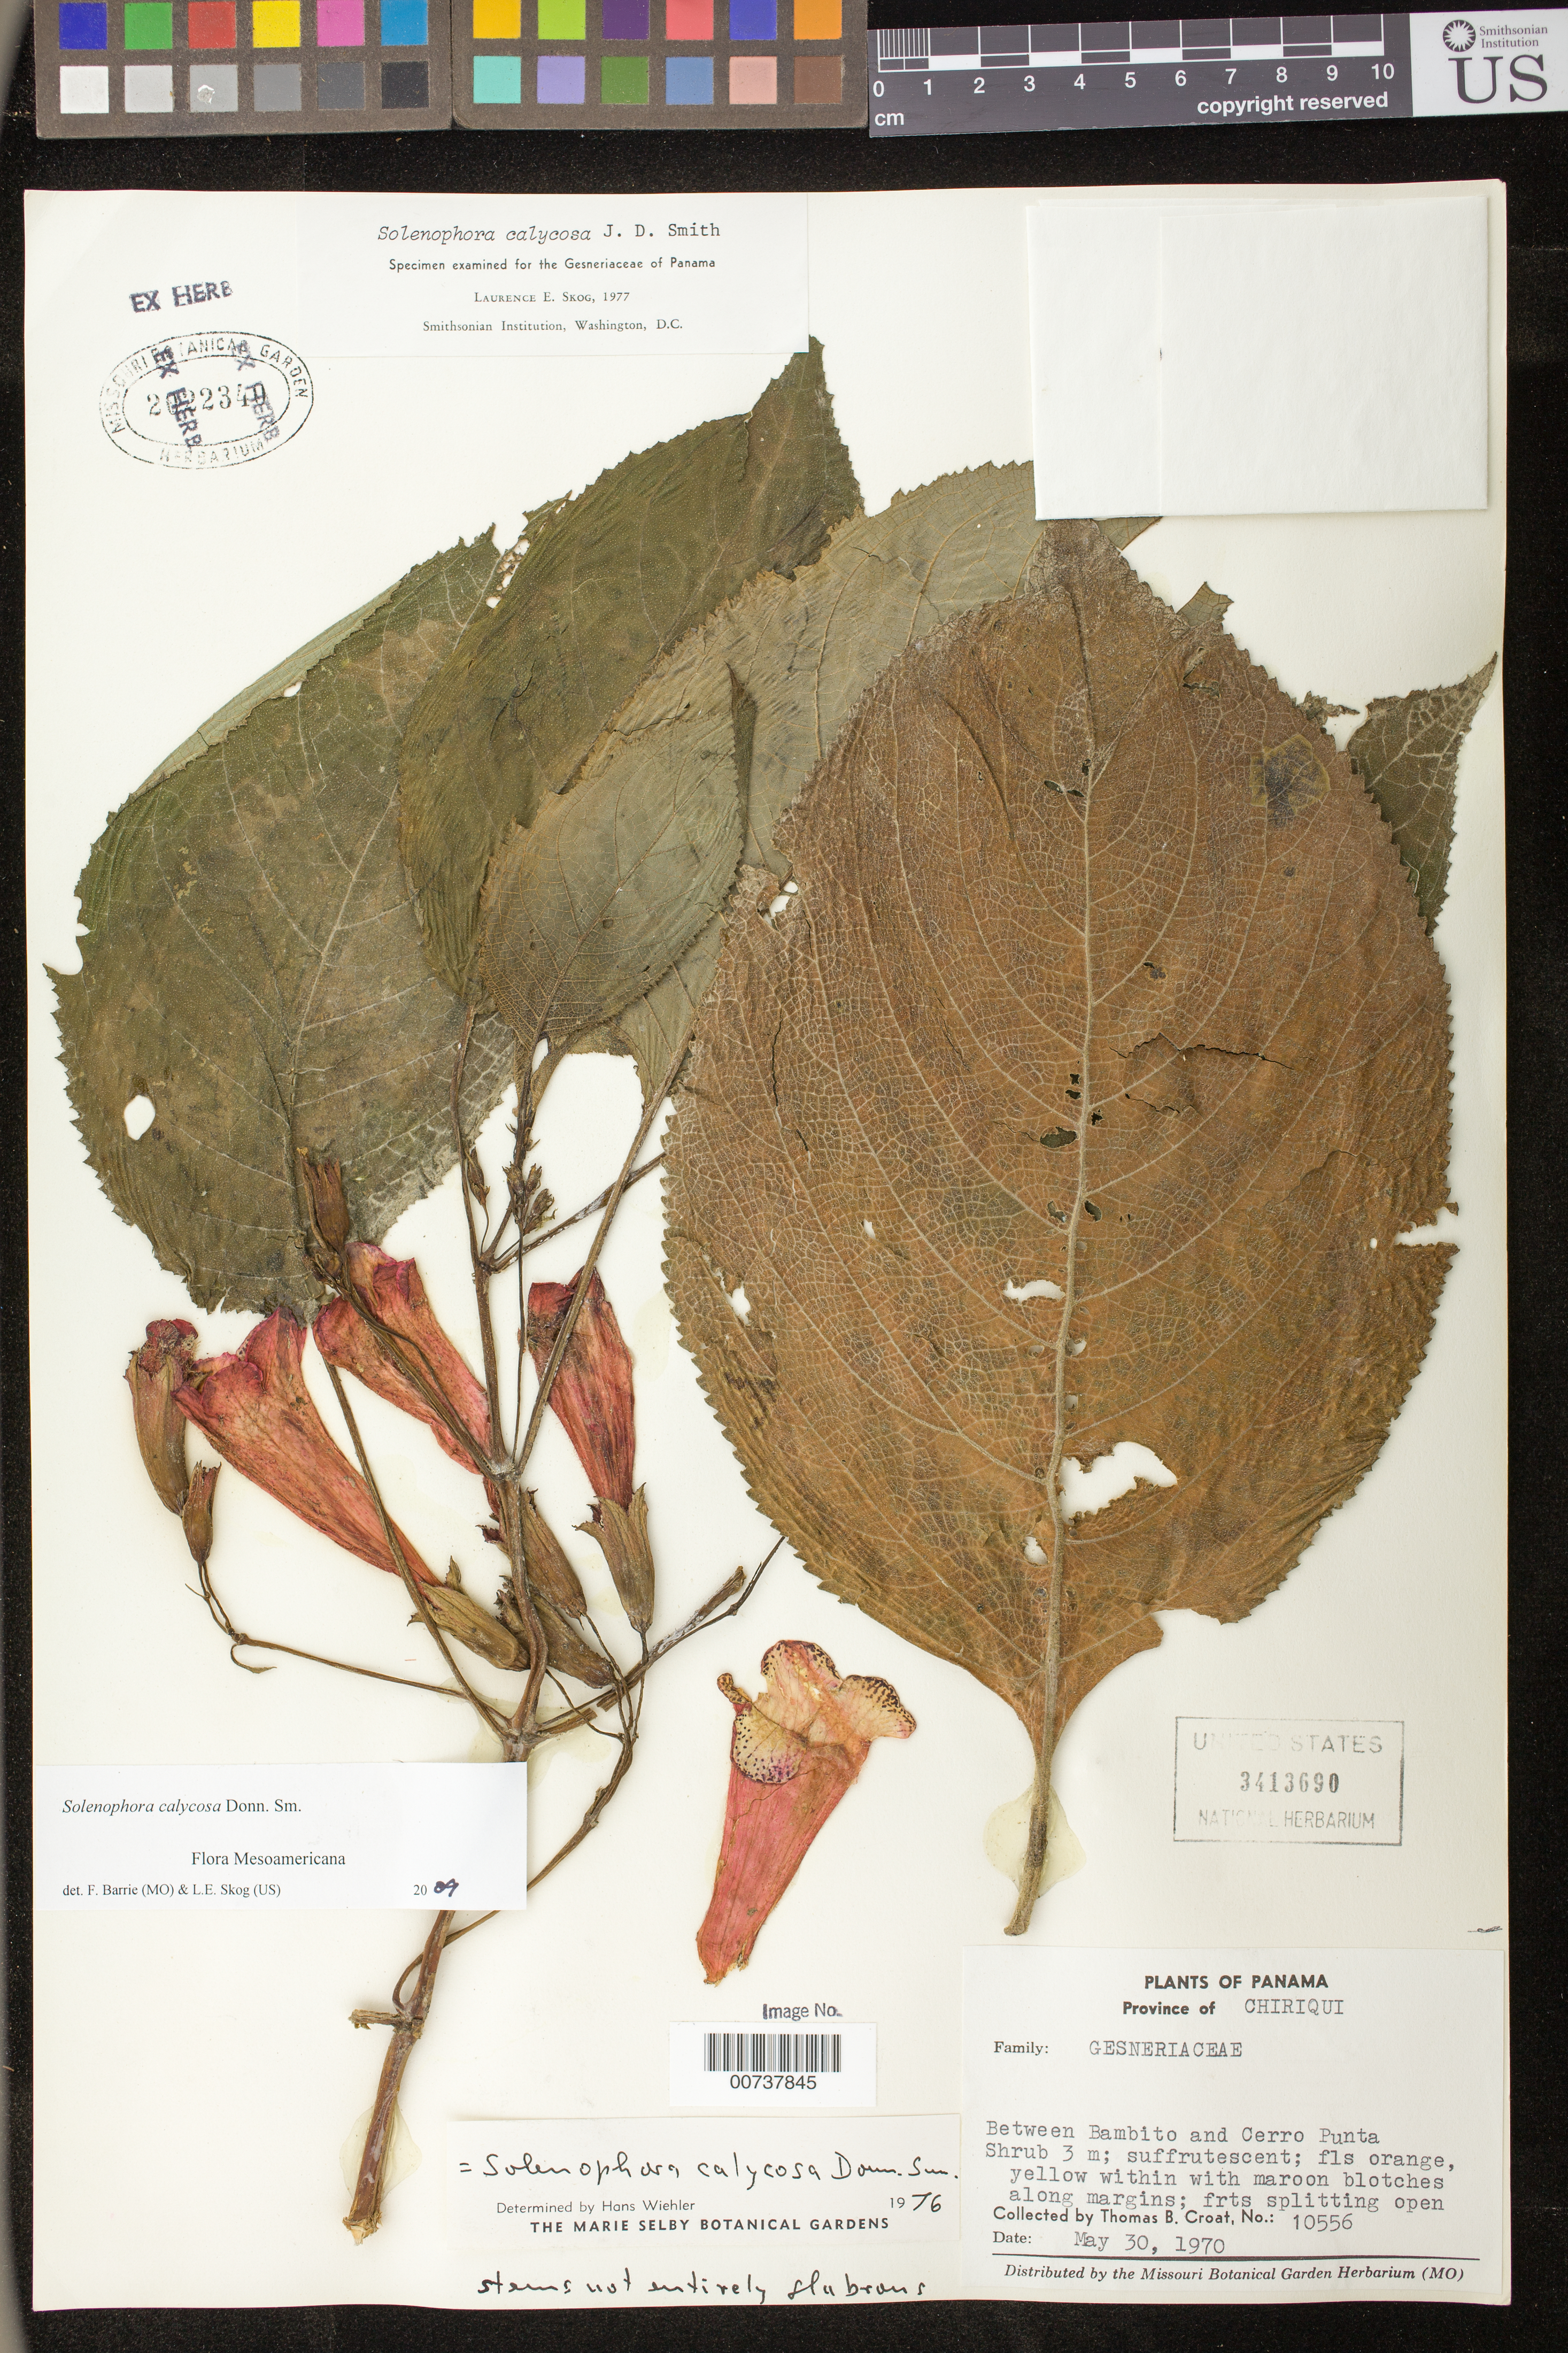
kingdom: Plantae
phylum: Tracheophyta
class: Magnoliopsida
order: Lamiales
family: Gesneriaceae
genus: Solenophora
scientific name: Solenophora calycosa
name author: Donn. Sm.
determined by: Skog, Laurence E.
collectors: T. B. Croat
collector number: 10556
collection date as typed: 30 May 1970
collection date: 1970-05-30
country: Panama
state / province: Chiriquí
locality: Between Bambito and Cerro Punta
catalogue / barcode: US 3413690